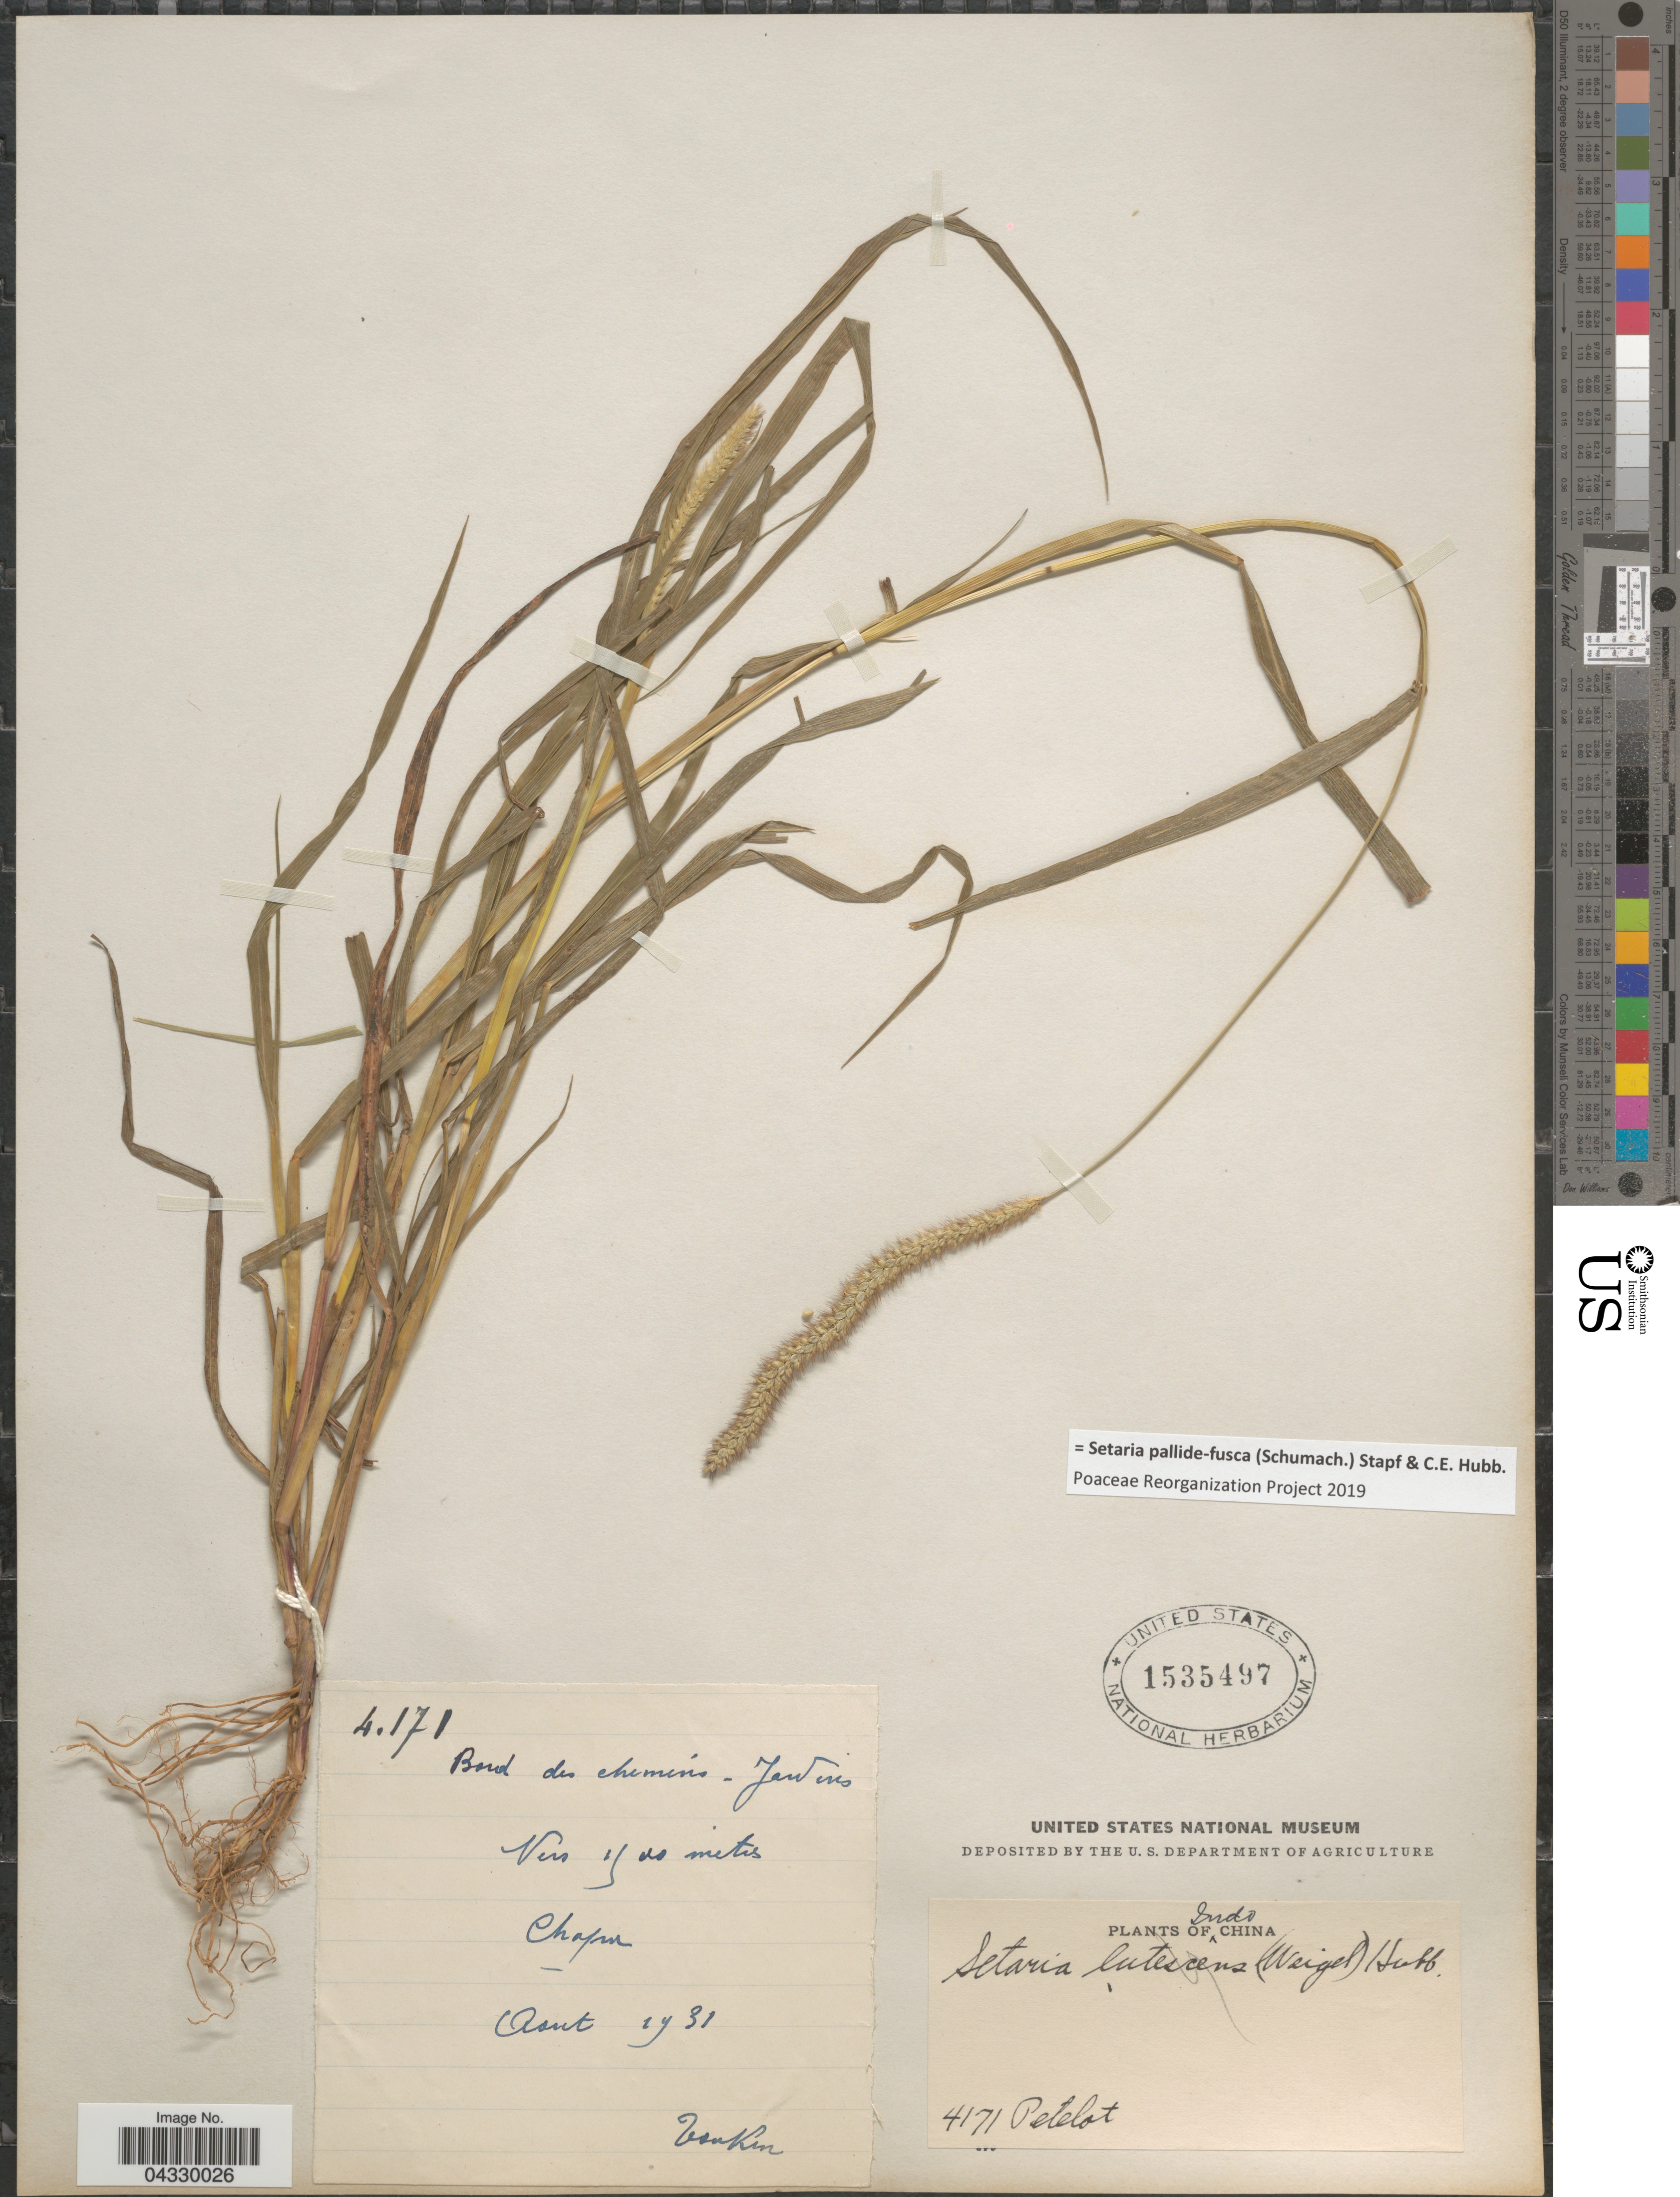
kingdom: Plantae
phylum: Tracheophyta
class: Liliopsida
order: Poales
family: Poaceae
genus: Setaria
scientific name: Setaria pallide-fusca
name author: (Schumach.) Stapf & C.E. Hubb.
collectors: Pételot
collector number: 4171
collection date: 1931-08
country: Vietnam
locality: Chapa. Tonkin.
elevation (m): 1500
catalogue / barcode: US 1535497